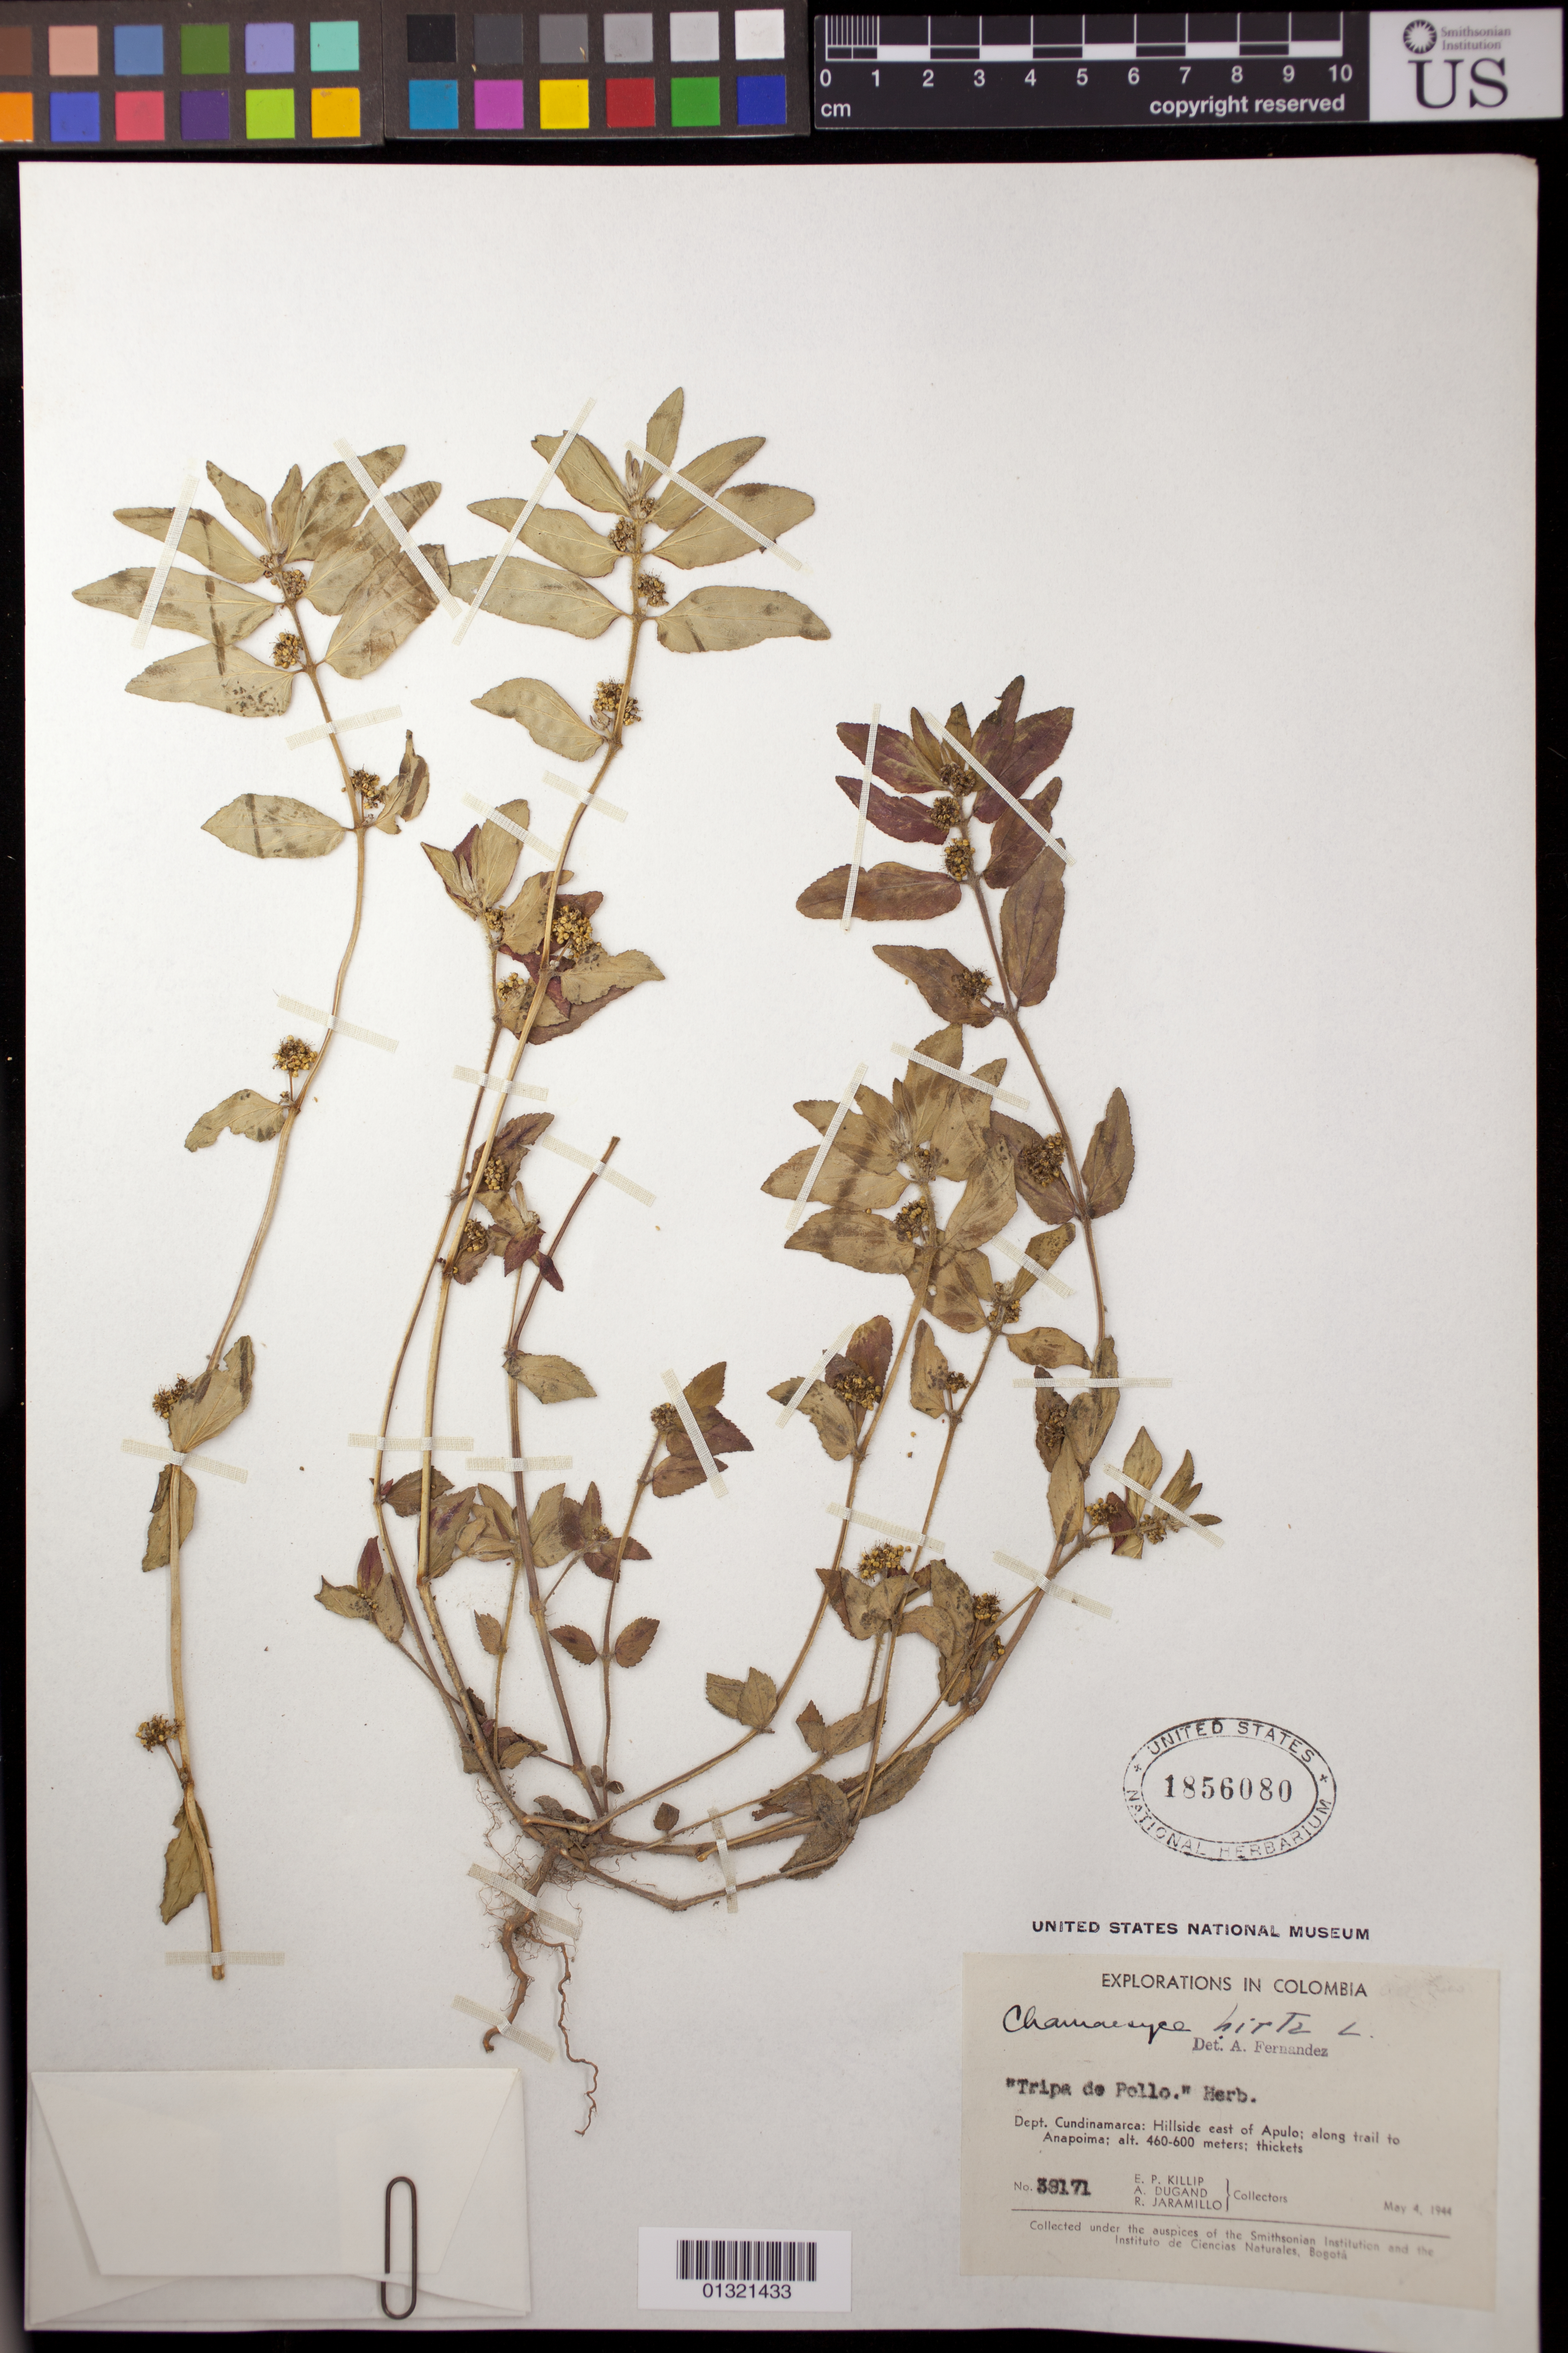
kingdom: Plantae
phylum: Tracheophyta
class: Magnoliopsida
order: Malpighiales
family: Euphorbiaceae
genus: Euphorbia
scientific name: Euphorbia hirta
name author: L.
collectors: E. P. Killip & A. Dugand G.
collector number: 38171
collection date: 1944-05-04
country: Colombia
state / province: Cundinamarca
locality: Hillside east of Apulo; along trail to Anapoima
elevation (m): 460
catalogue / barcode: US 1856080